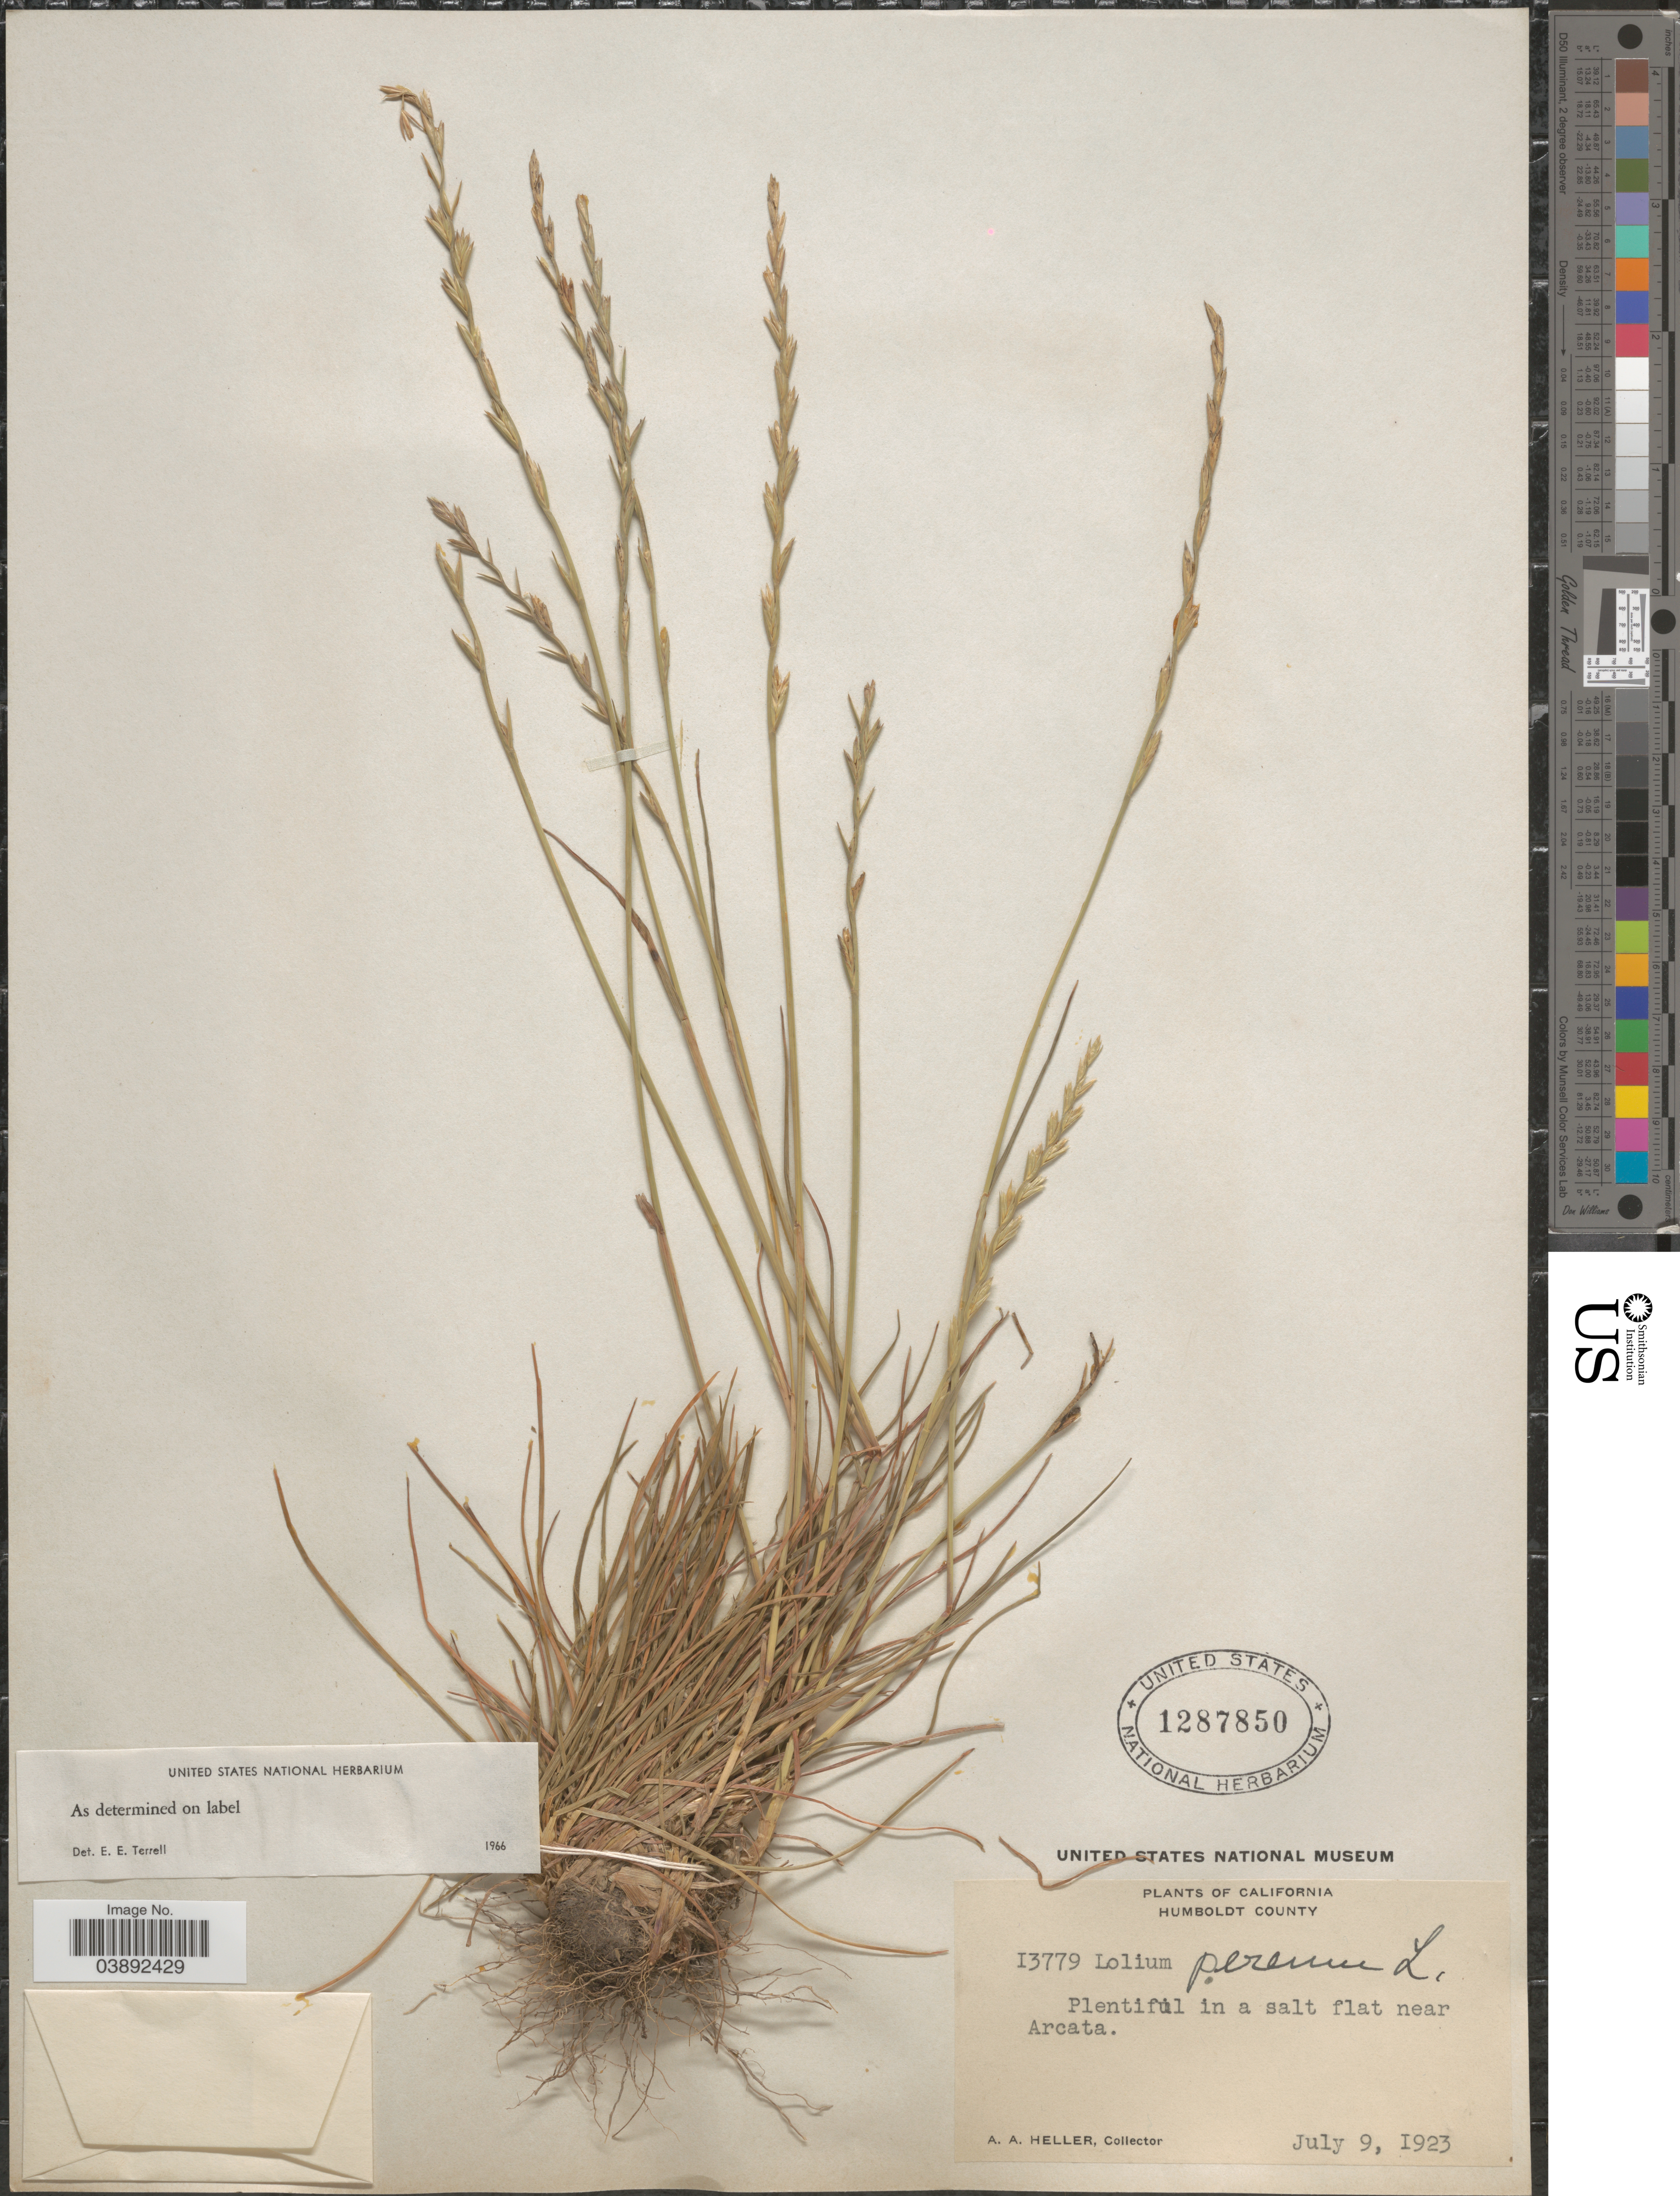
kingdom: Plantae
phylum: Tracheophyta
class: Liliopsida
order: Poales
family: Poaceae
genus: Lolium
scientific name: Lolium perenne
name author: L.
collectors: A. A. Heller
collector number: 13779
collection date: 1923-07-09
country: United States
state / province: California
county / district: Humboldt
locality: Humboldt County. Near Arcata.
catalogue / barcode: US 1287850